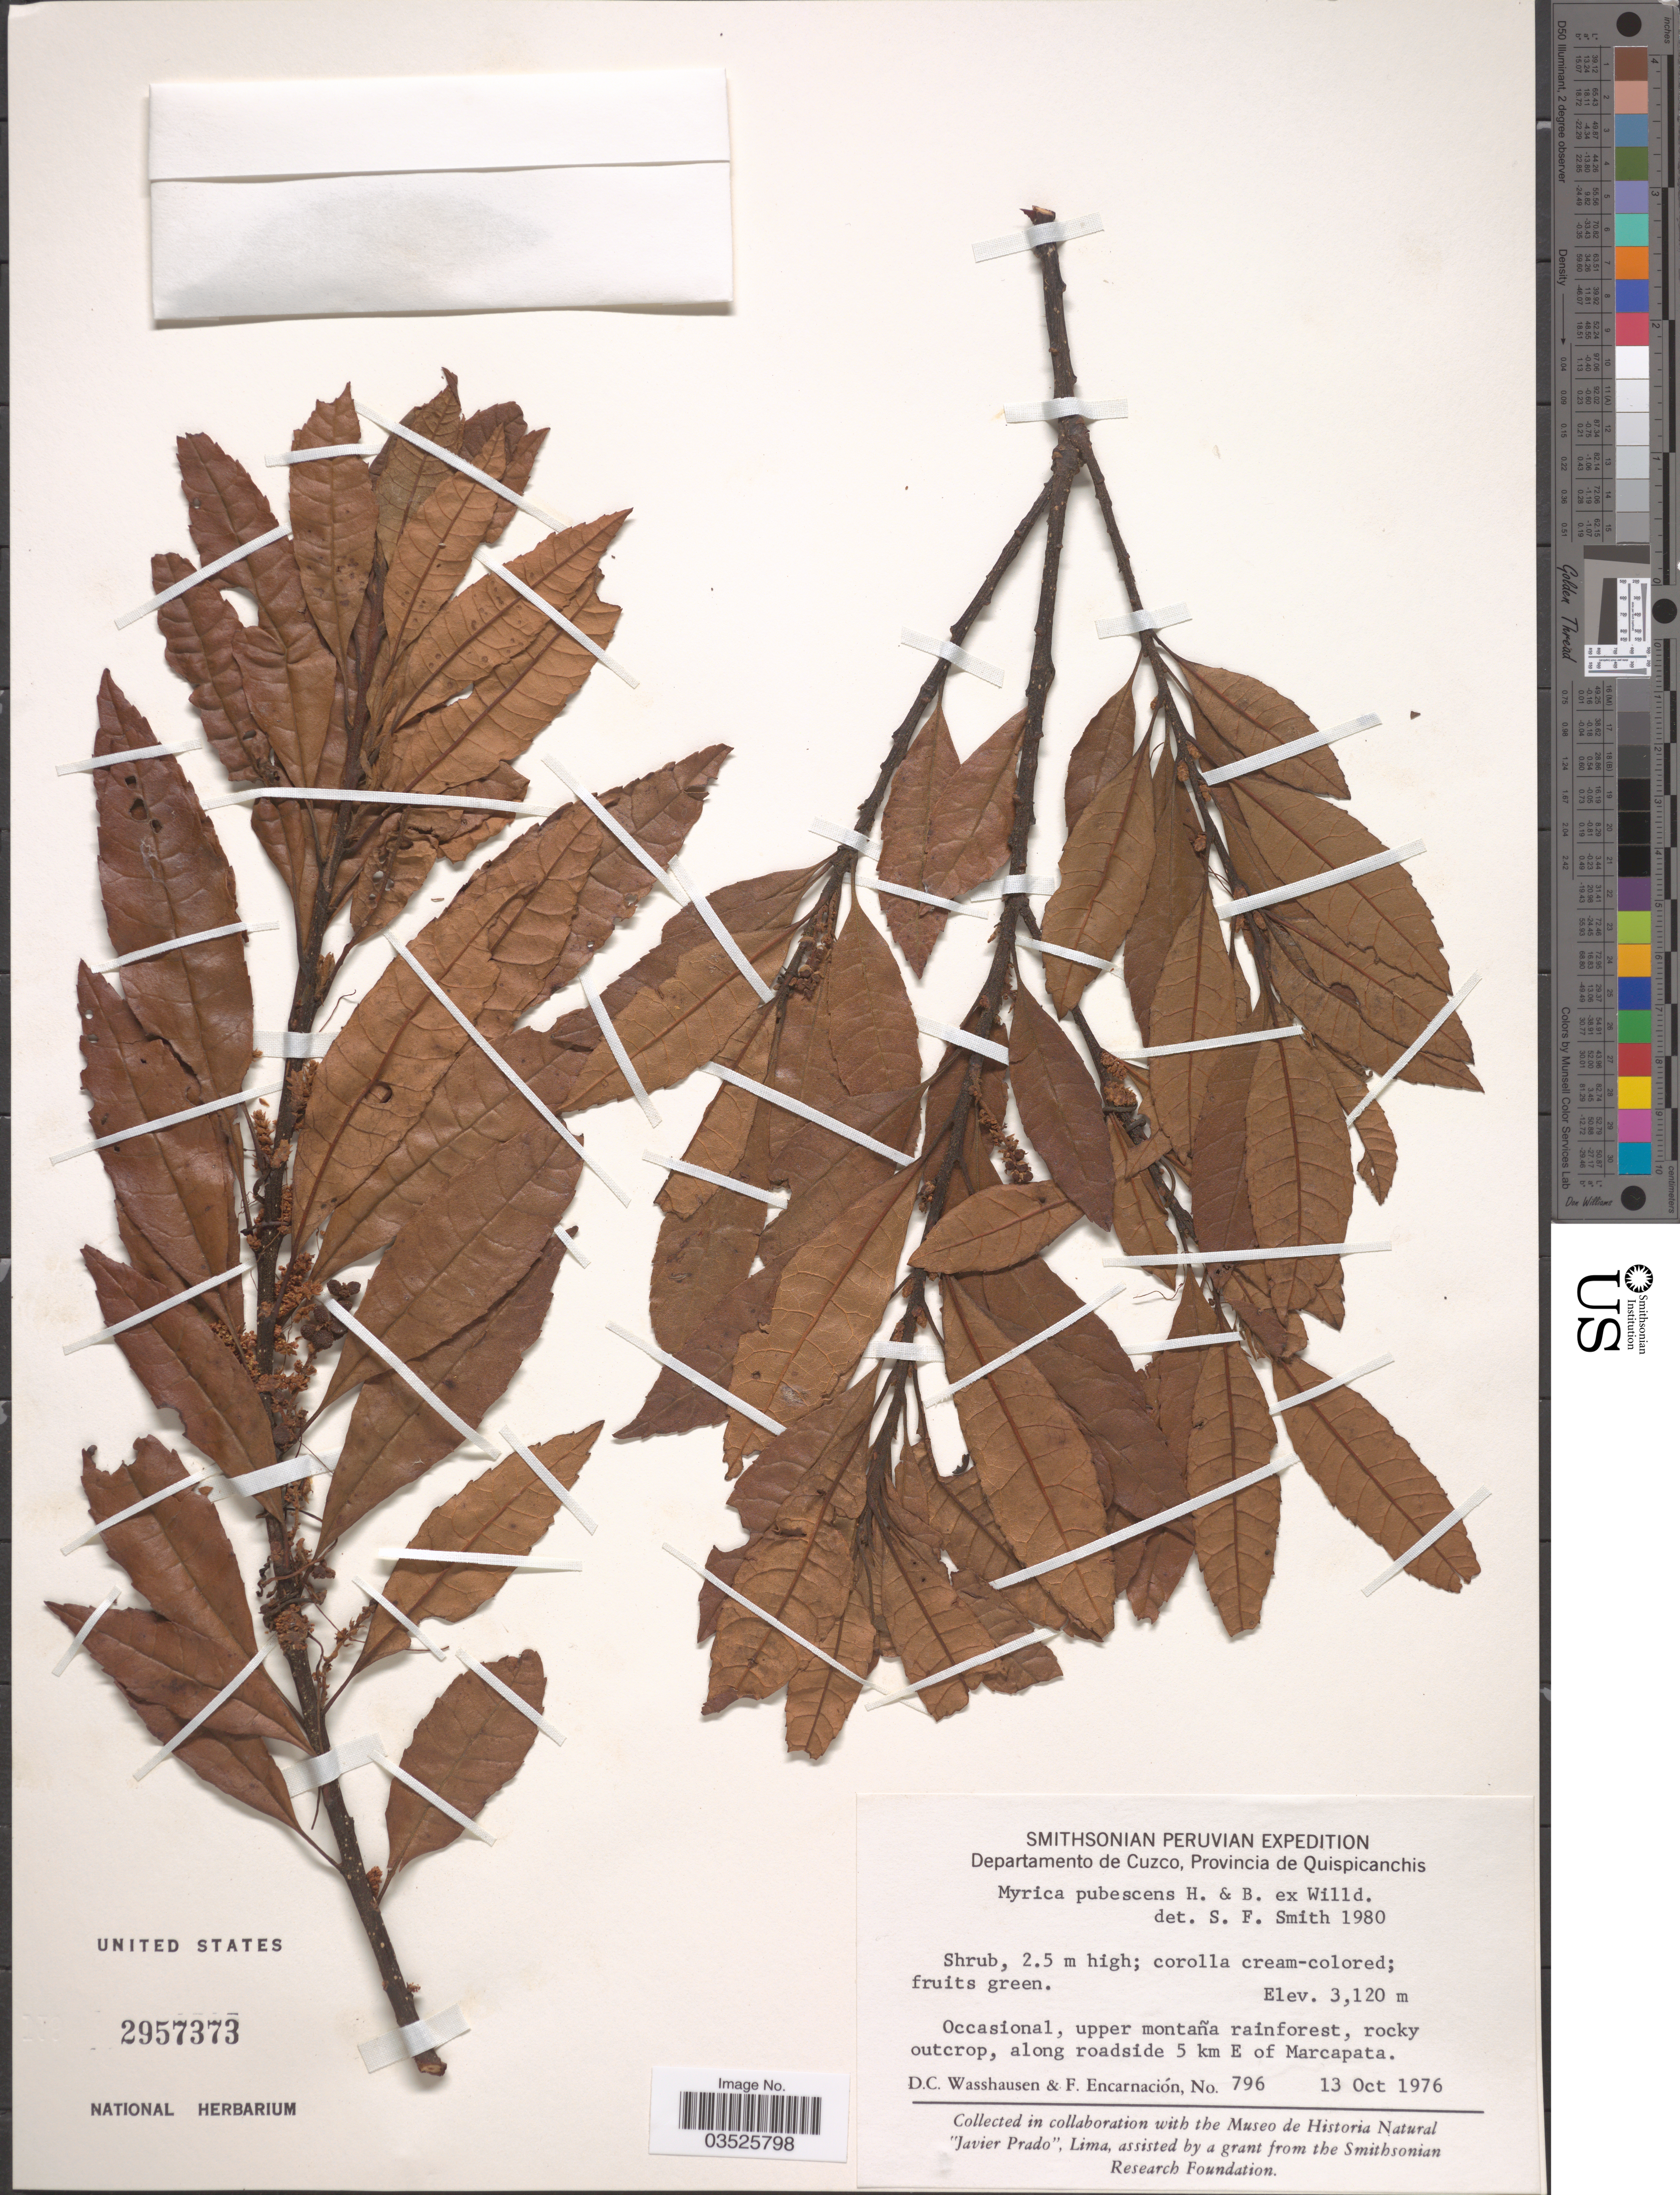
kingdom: Plantae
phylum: Tracheophyta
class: Magnoliopsida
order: Fagales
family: Myricaceae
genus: Morella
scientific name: Morella pubescens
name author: (Humb. & Bonpl. ex Willd.) Wilbur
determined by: Strong, M. T., (US), Smithsonian Institution - National Museum of Natural History (UNITED STATES)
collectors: D. C. Wasshausen & F. Encarnación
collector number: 796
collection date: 1976-10-13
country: Peru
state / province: Cusco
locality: Departamento de Cuzco, Provincia de Quispicanchis. Occasional, upper montaña raiforest, rocky outcrop, along roadside 5 km E of Marcapata.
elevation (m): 3120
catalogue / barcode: US 2957373